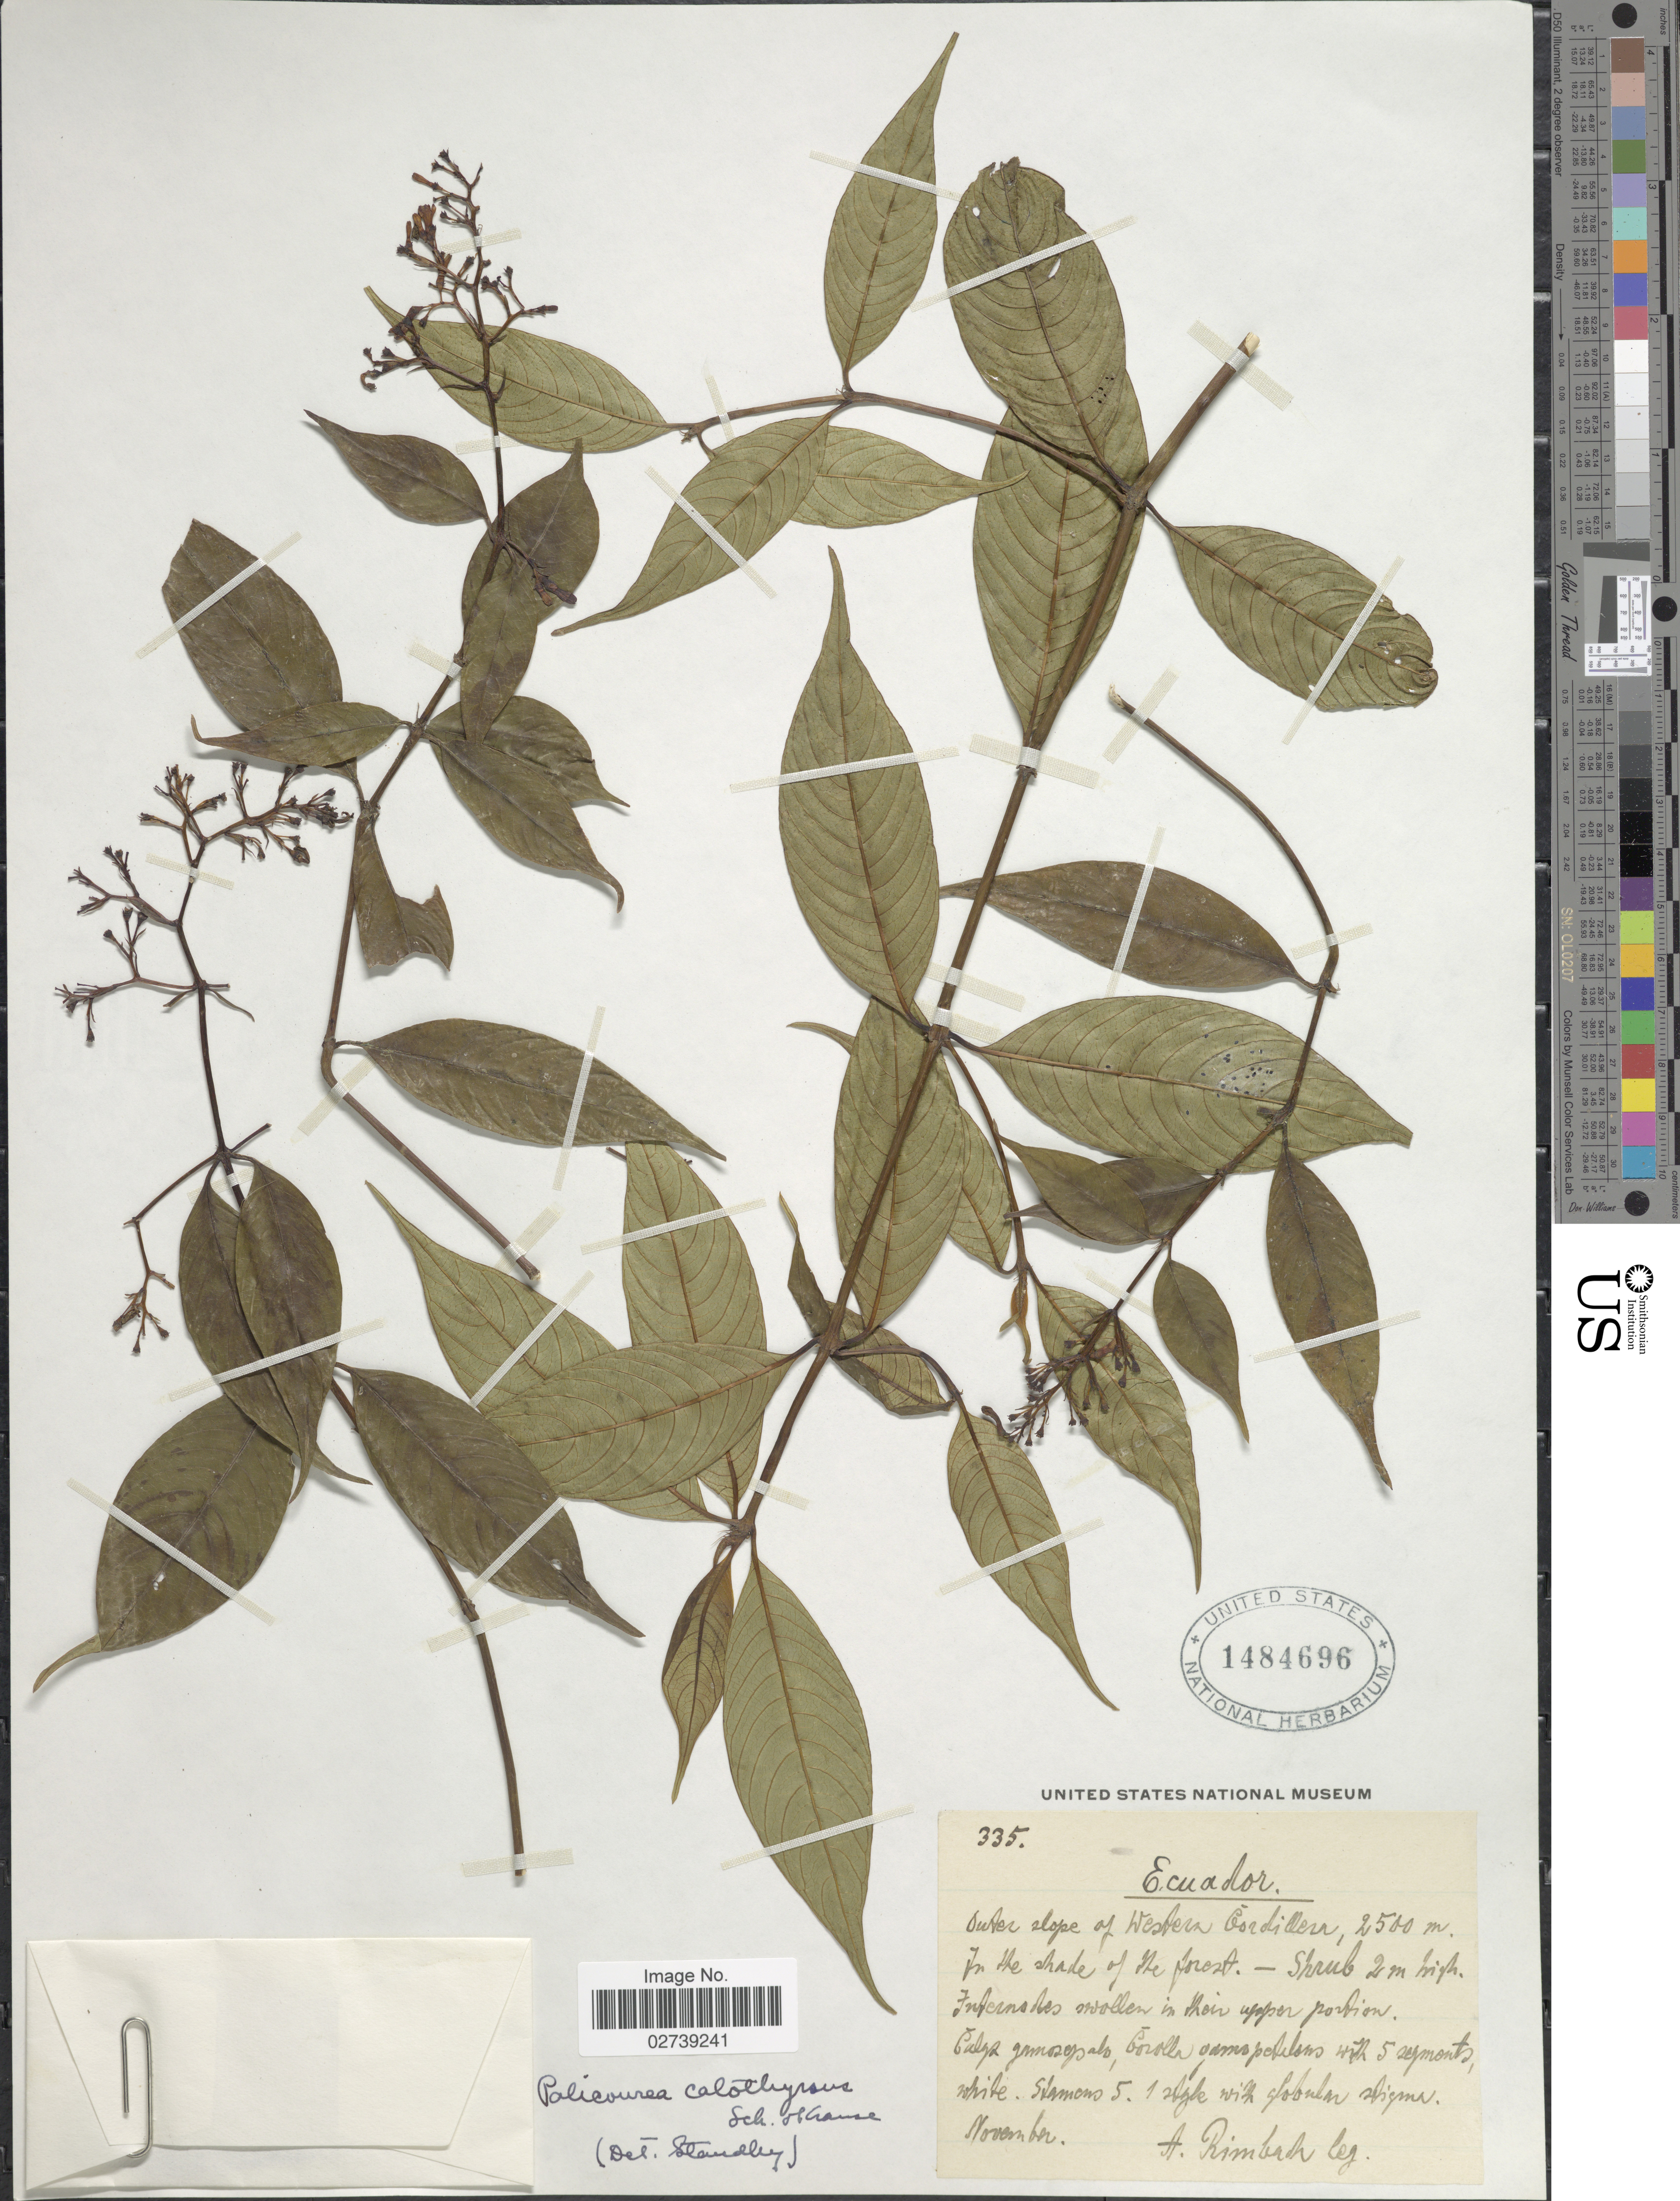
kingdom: Plantae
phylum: Tracheophyta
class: Magnoliopsida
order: Gentianales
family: Rubiaceae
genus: Palicourea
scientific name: Palicourea calothyrsus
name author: K. Schum. & K. Krause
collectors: A. Rimbach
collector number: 335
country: Ecuador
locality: Outer slope of Western Cordillera.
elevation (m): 2500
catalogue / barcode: US 1484696